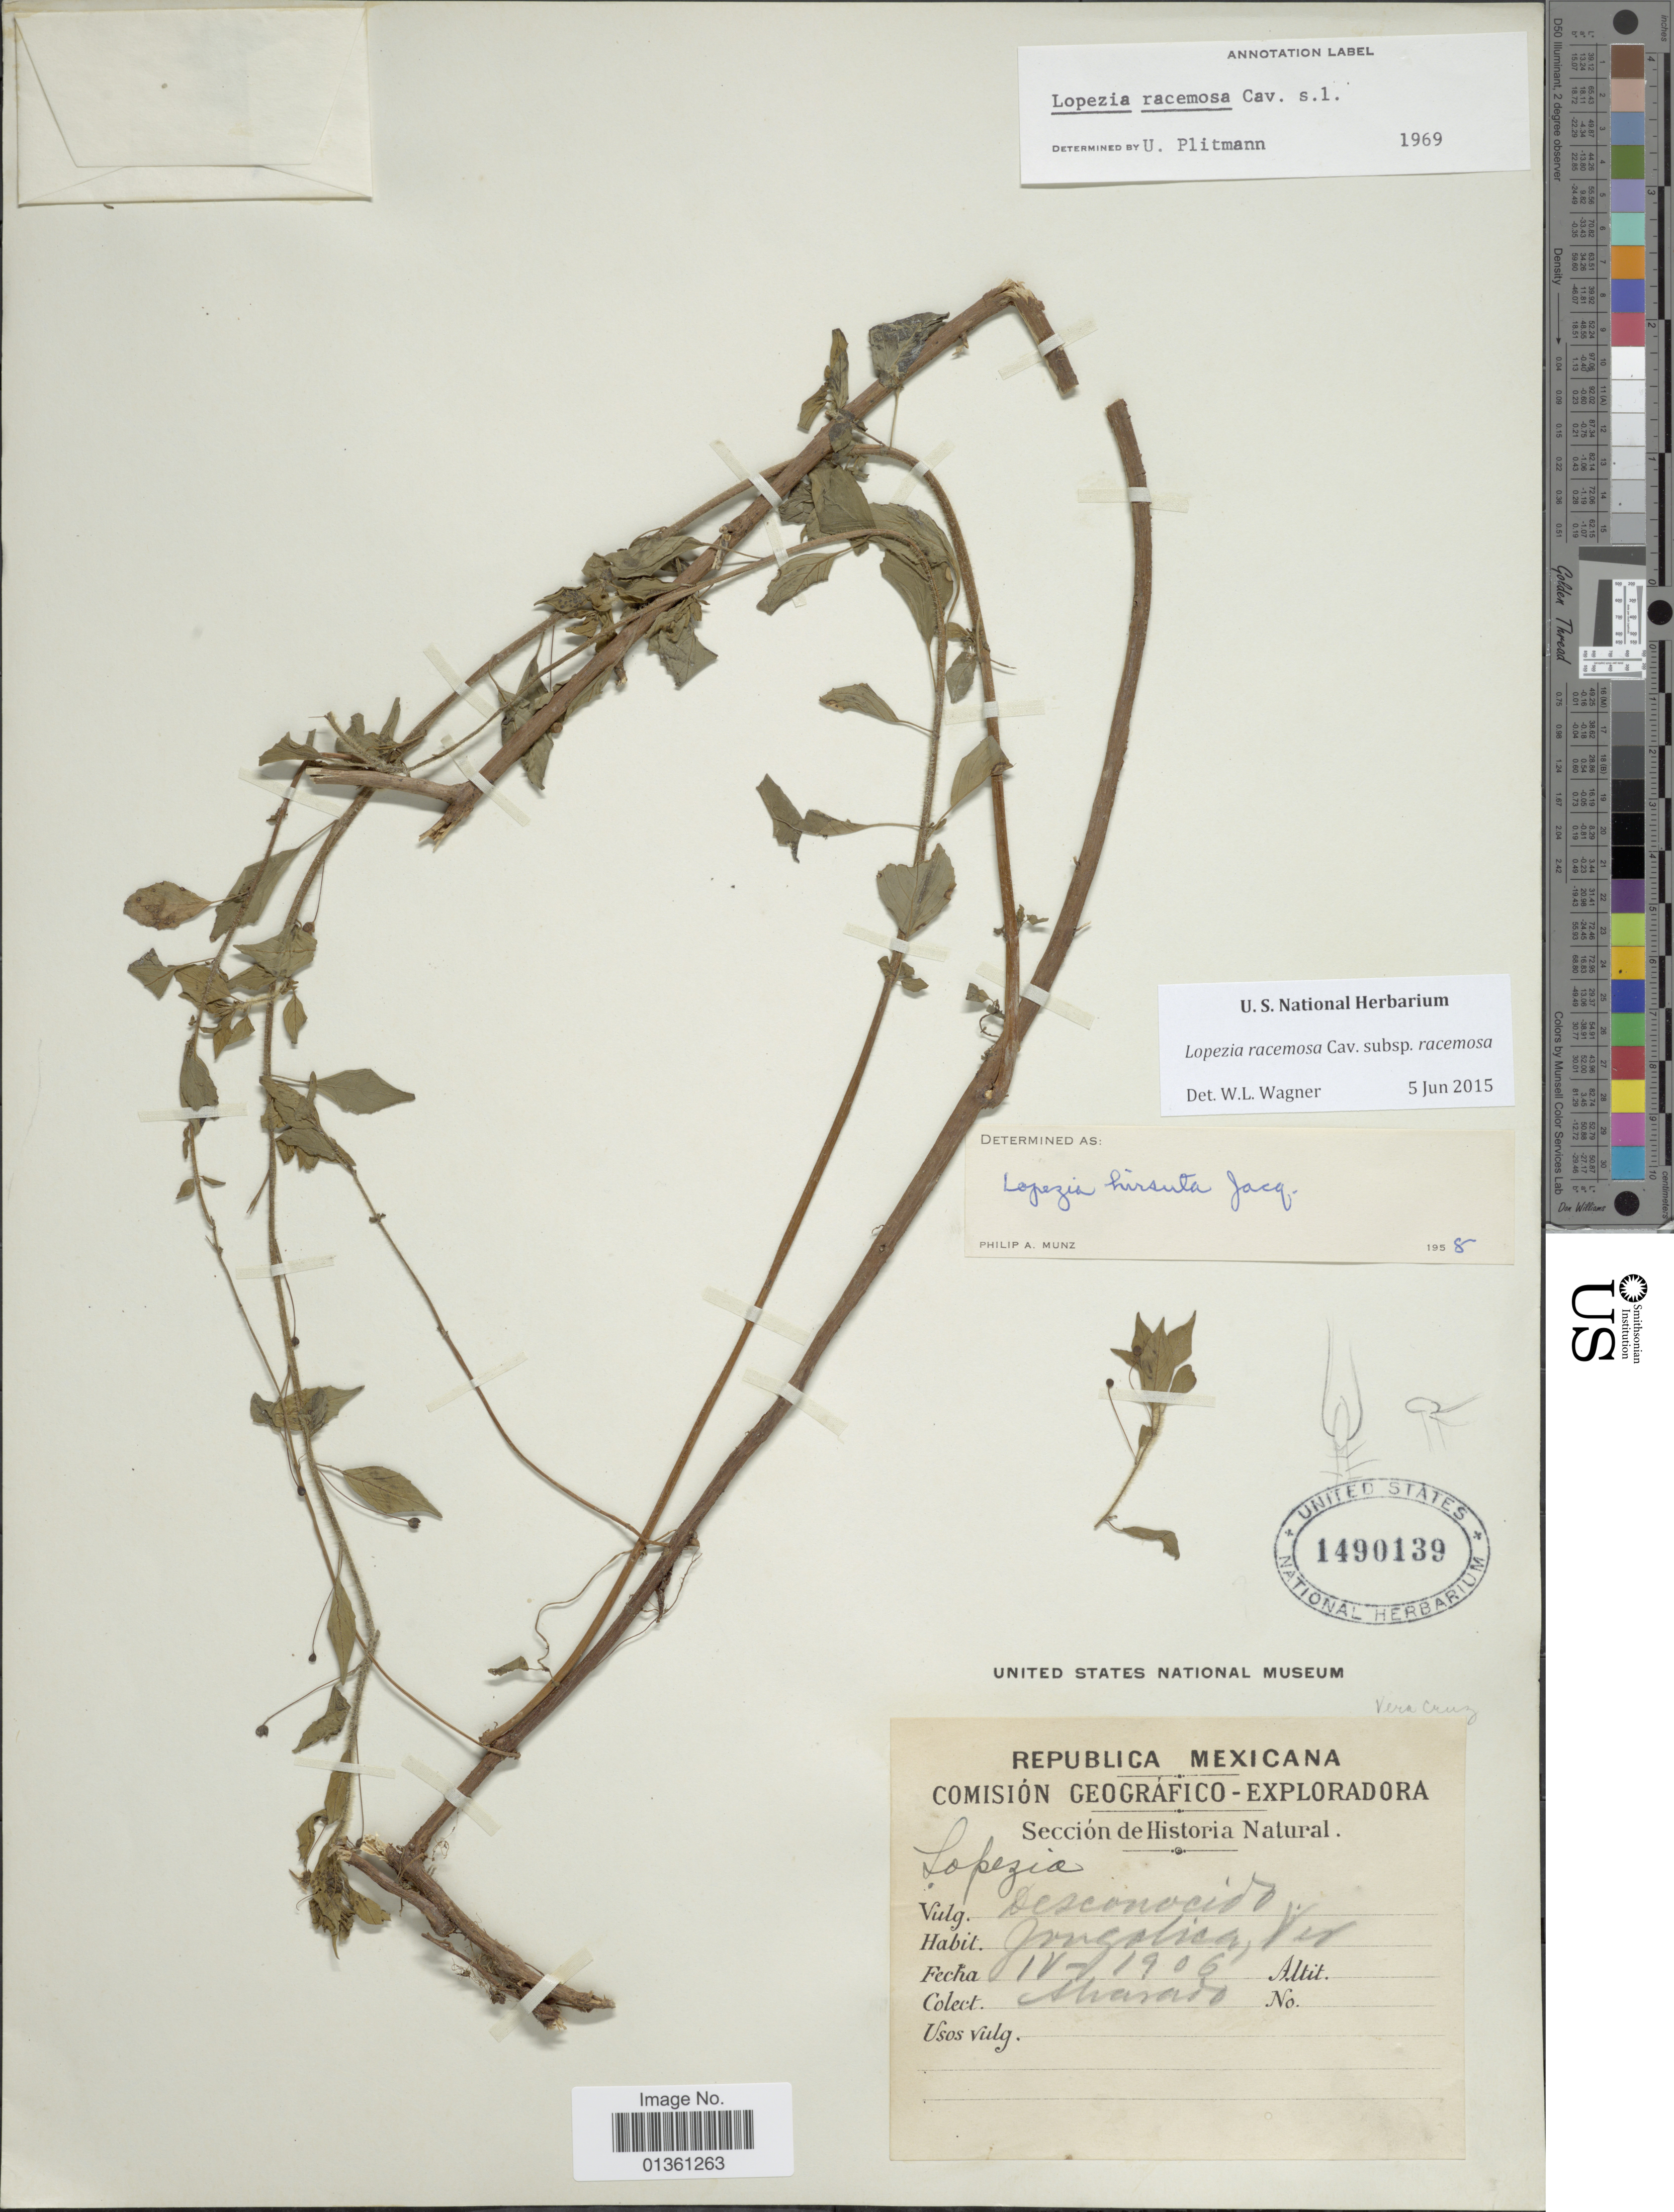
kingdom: Plantae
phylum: Tracheophyta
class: Magnoliopsida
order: Myrtales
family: Onagraceae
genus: Lopezia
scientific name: Lopezia racemosa subsp. racemosa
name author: Cav.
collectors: Strasado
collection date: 1906-04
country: Mexico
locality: Jongalica, Ver.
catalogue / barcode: US 1490139